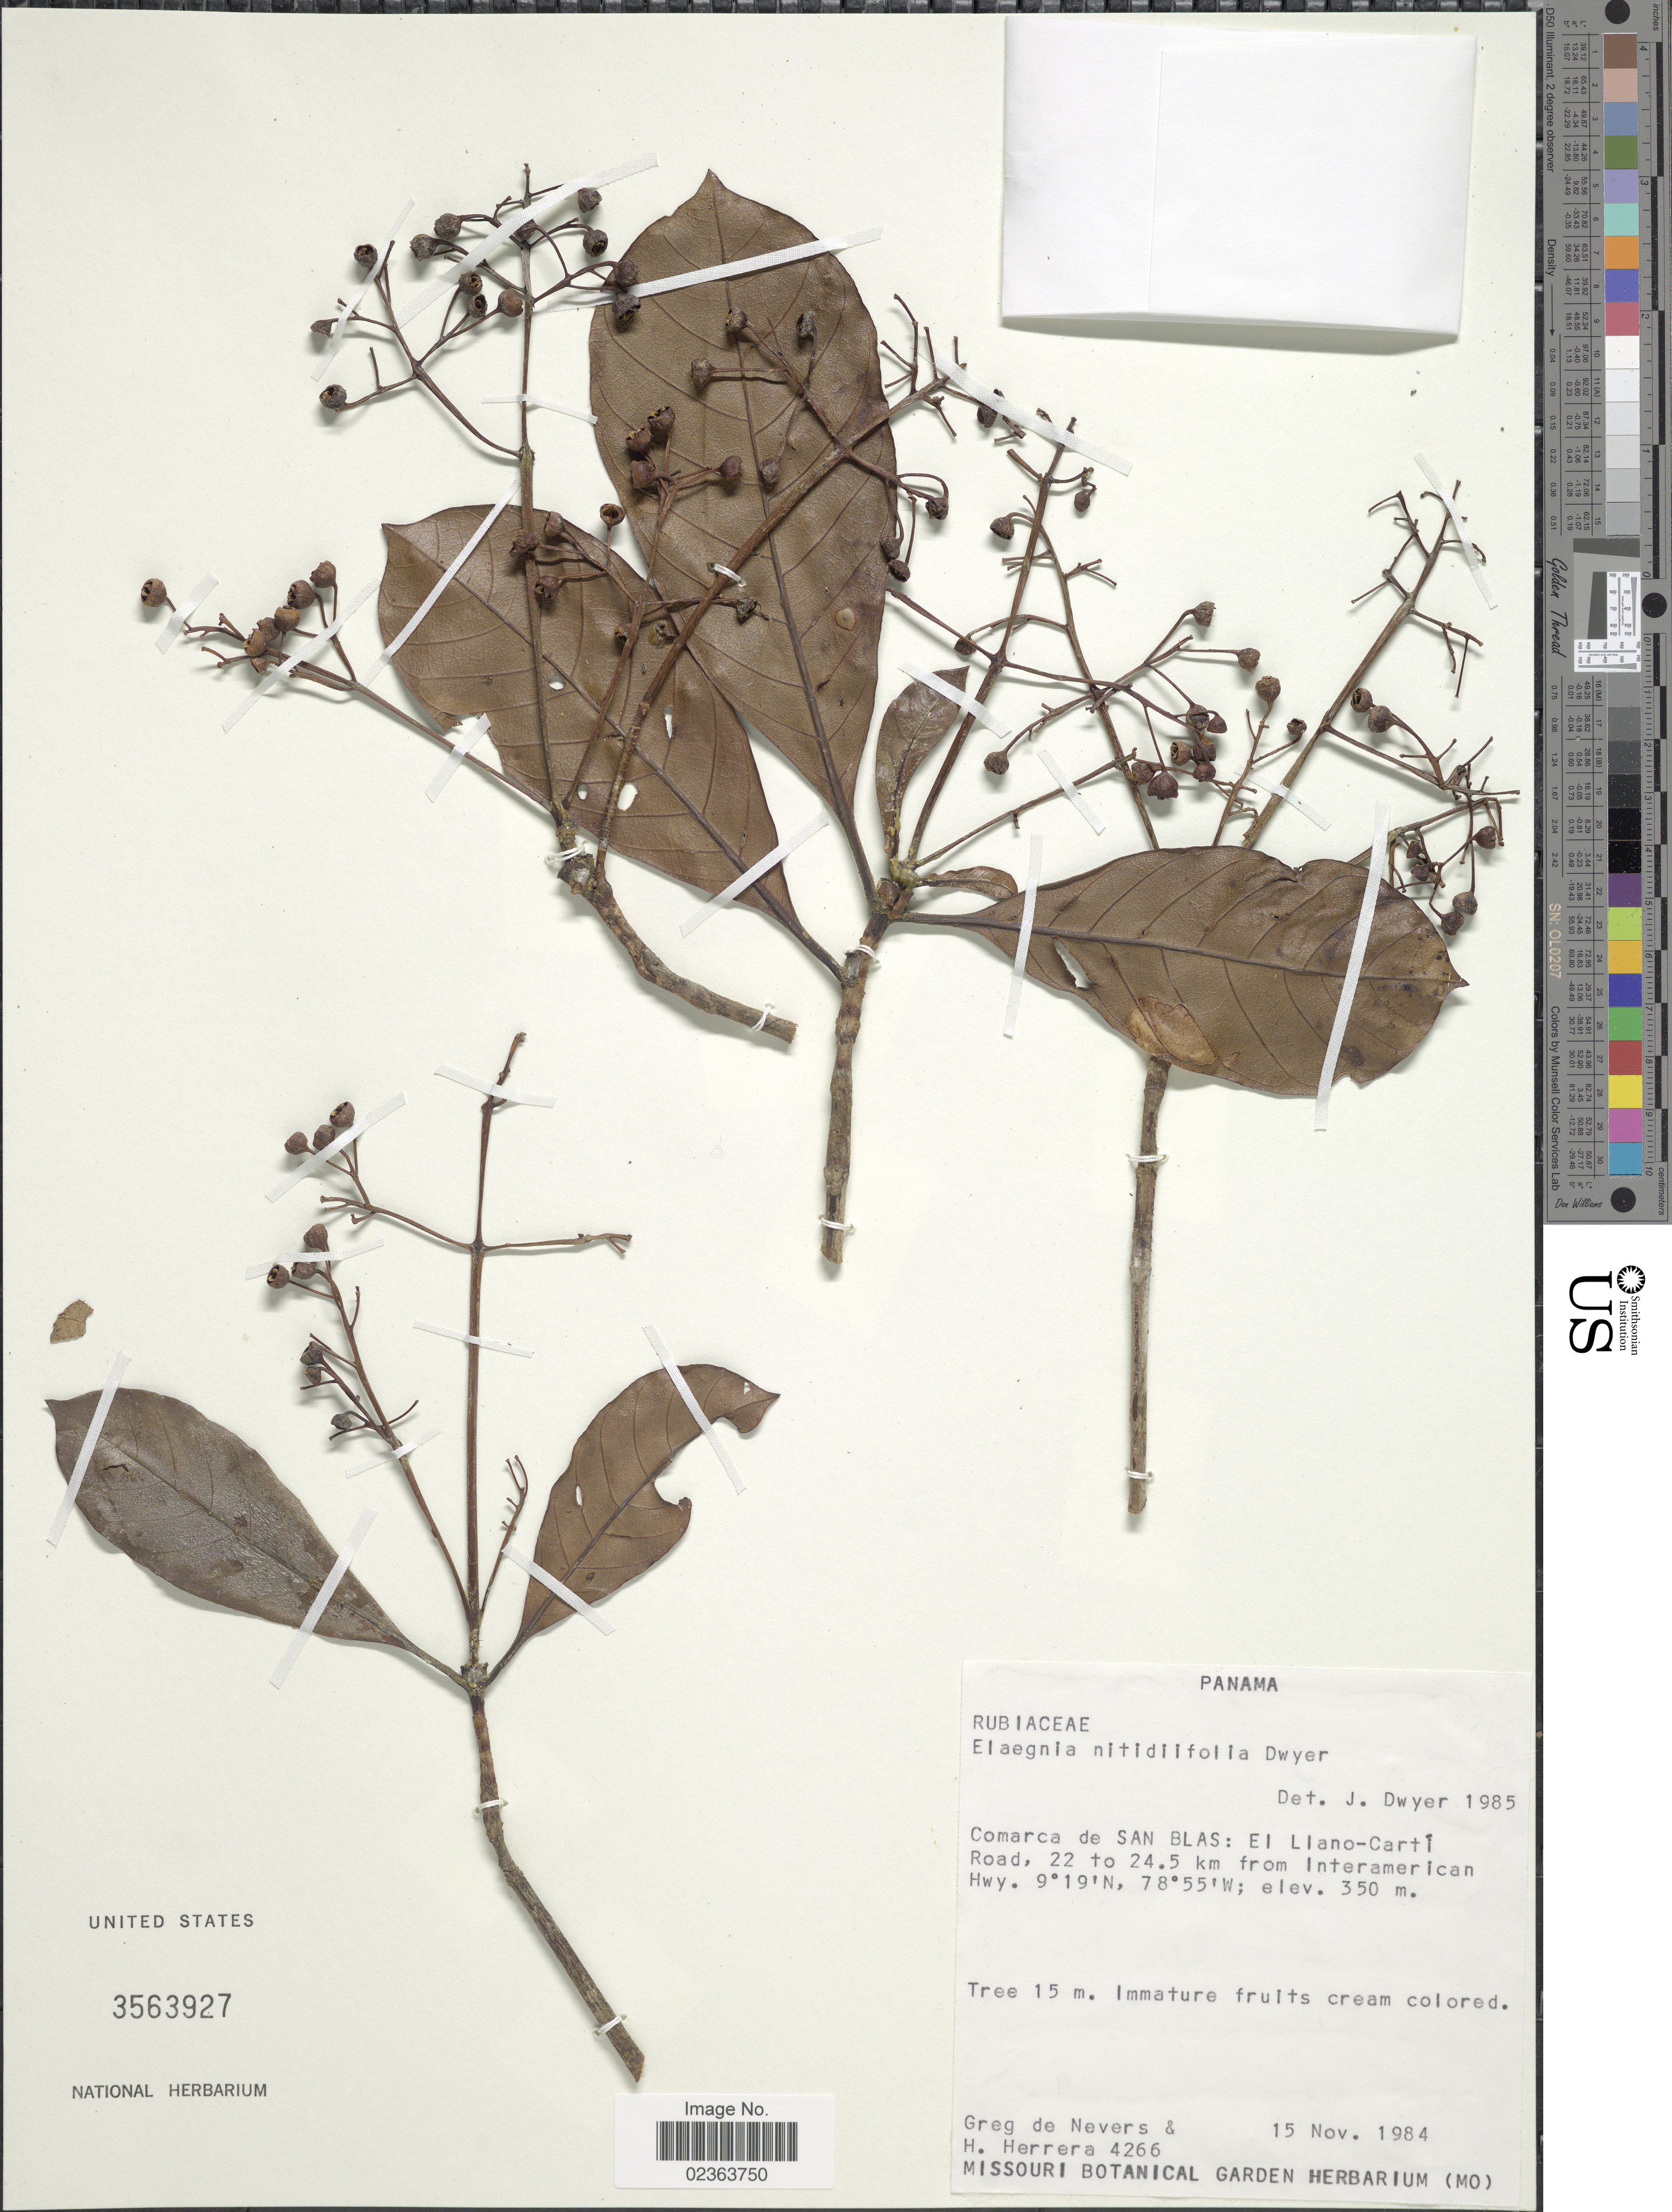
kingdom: Plantae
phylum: Tracheophyta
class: Magnoliopsida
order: Gentianales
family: Rubiaceae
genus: Elaeagia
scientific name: Elaeagia nitidifolia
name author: Dwyer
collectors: G. C. de Nevers & H. Herrera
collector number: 4266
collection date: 1984-11-15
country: Panama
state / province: Kuna Yala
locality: Comarca de San Blas: El Llano-Carti Road, 22 to 24.5 km from Interamerican Hwy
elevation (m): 350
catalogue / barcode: US 3563927